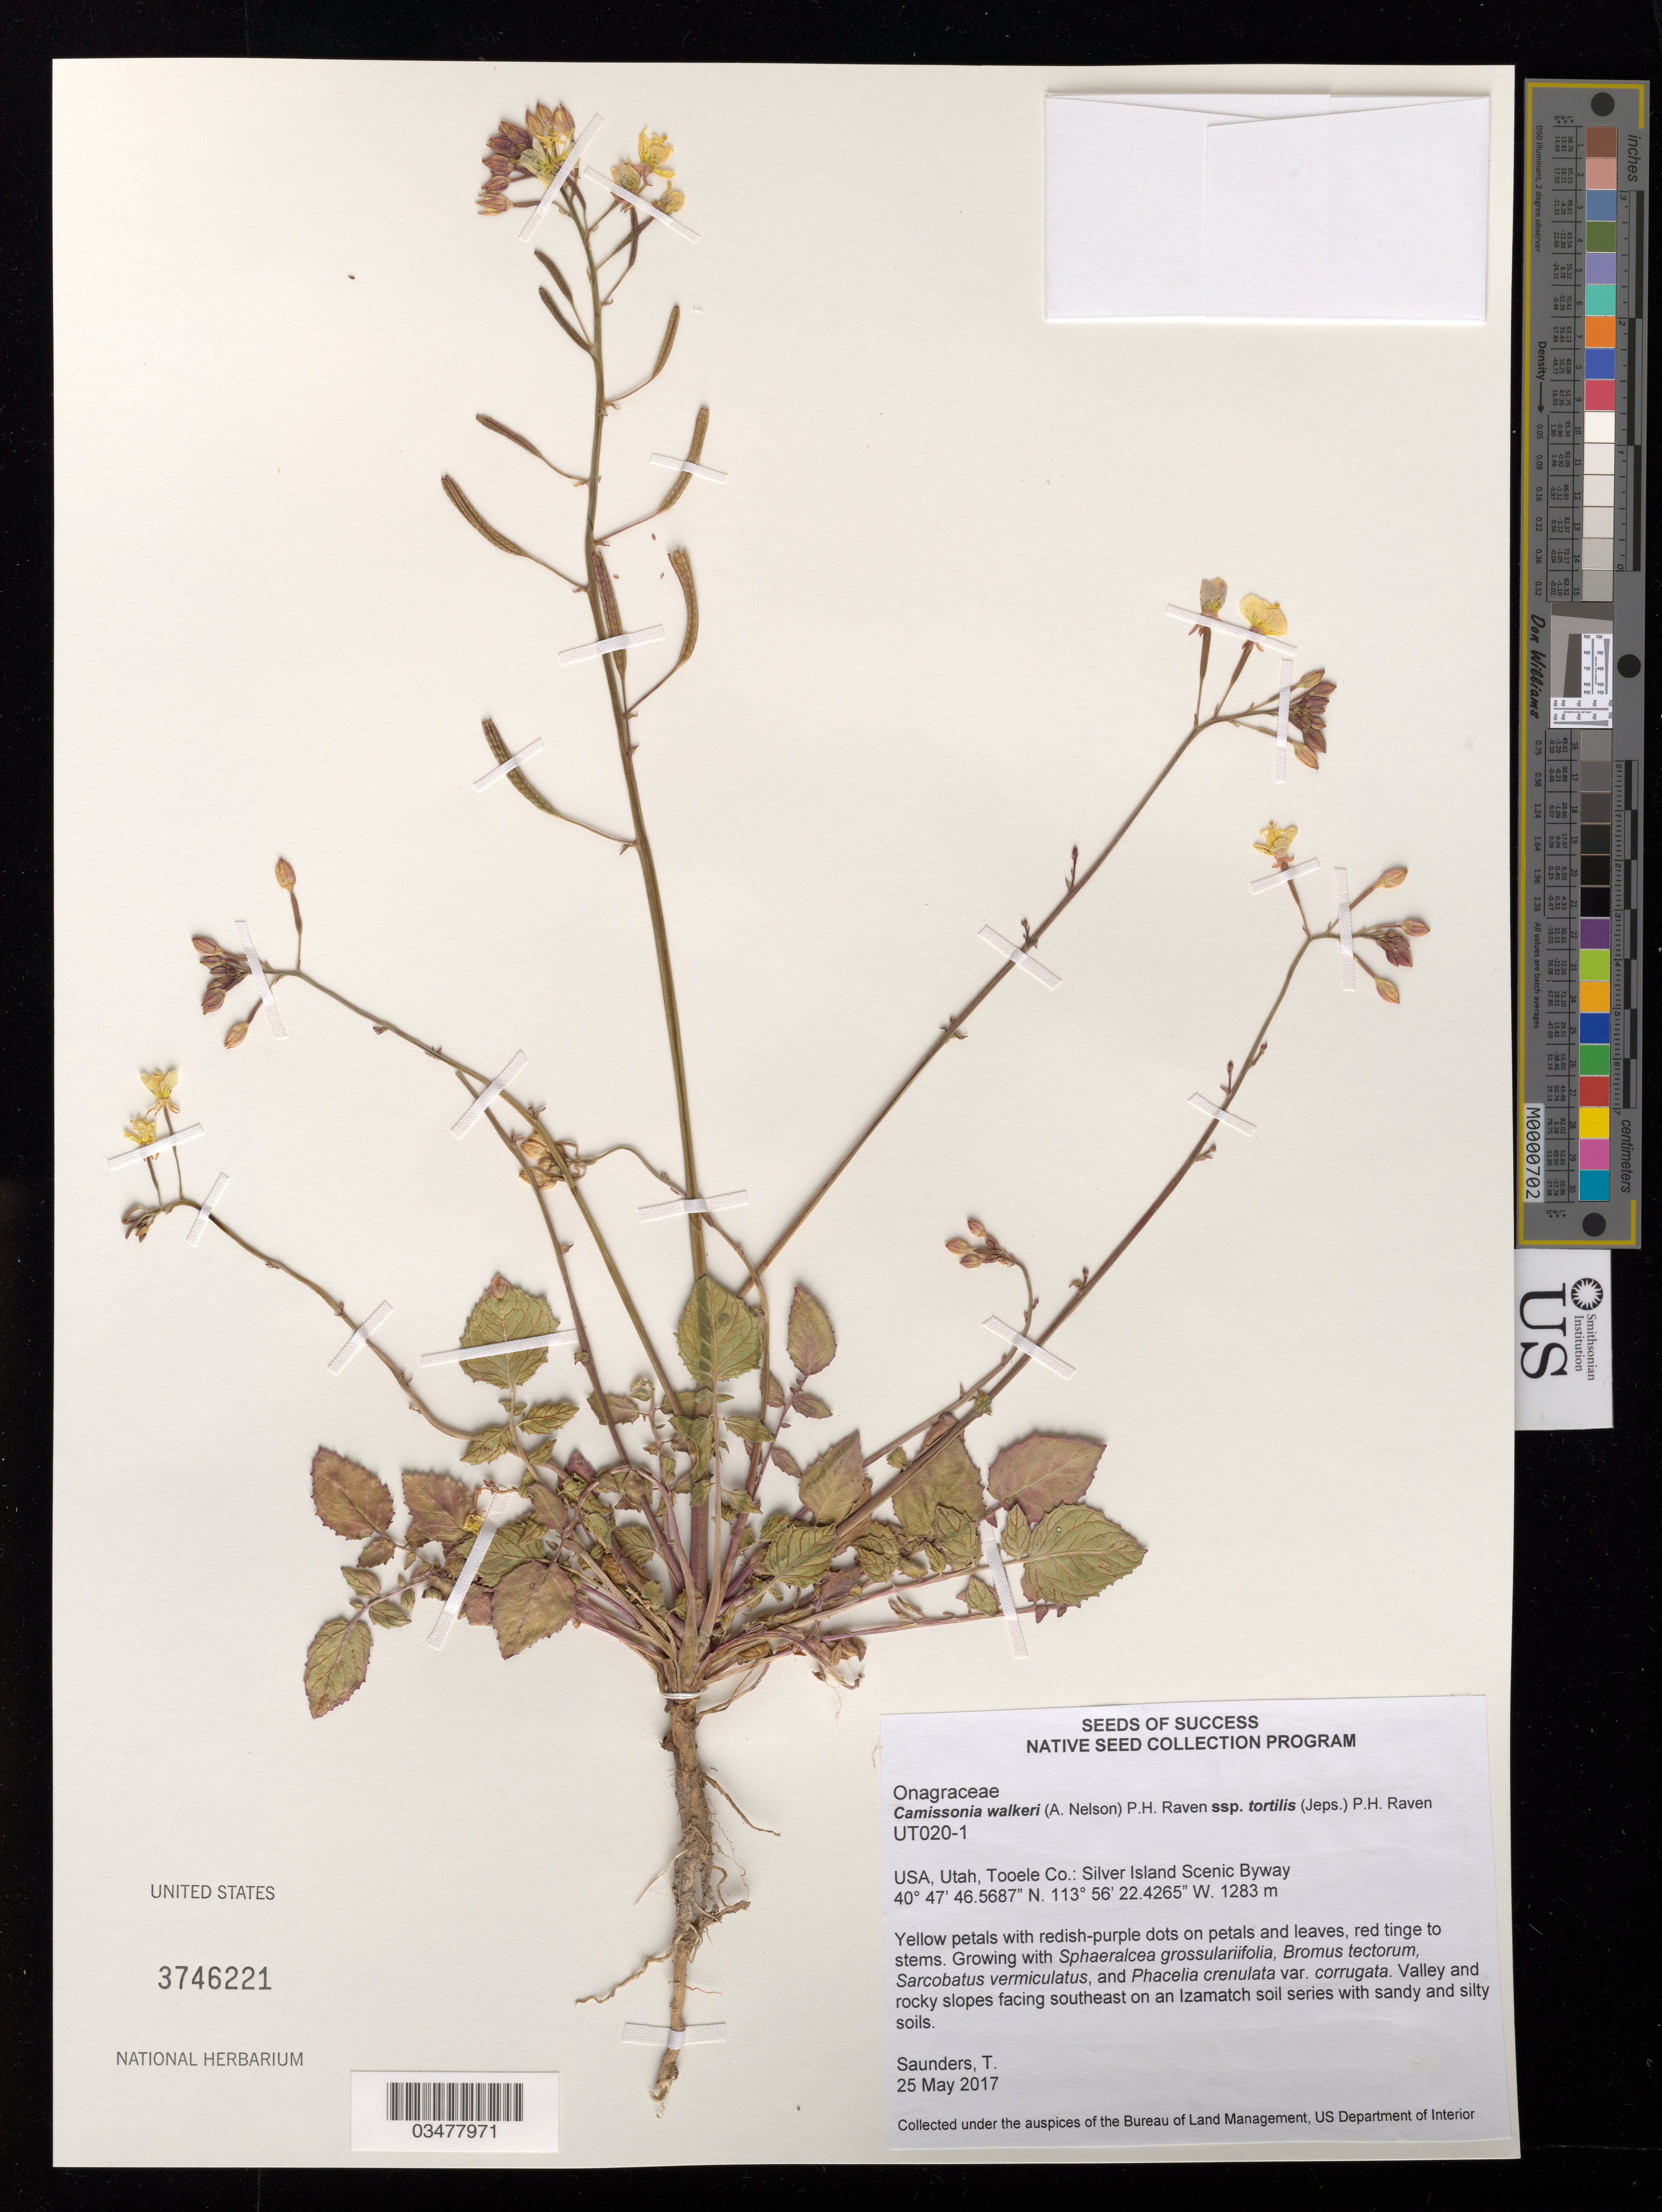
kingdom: Plantae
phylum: Tracheophyta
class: Magnoliopsida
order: Myrtales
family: Onagraceae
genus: Camissonia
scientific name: Camissonia walkeri subsp. tortilis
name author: (Jeps.) P.H. Raven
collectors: T. Saunders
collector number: UT020-1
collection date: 2017-05-25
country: United States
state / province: Utah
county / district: Tooele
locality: Silver Island Mountains, Silver Island Scenic Byway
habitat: Salt desert shrub. Sandy and silty soils. With Bromus tectorum, Sarcobatus vermiculatus, etc.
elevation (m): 1283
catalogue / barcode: US 3746221